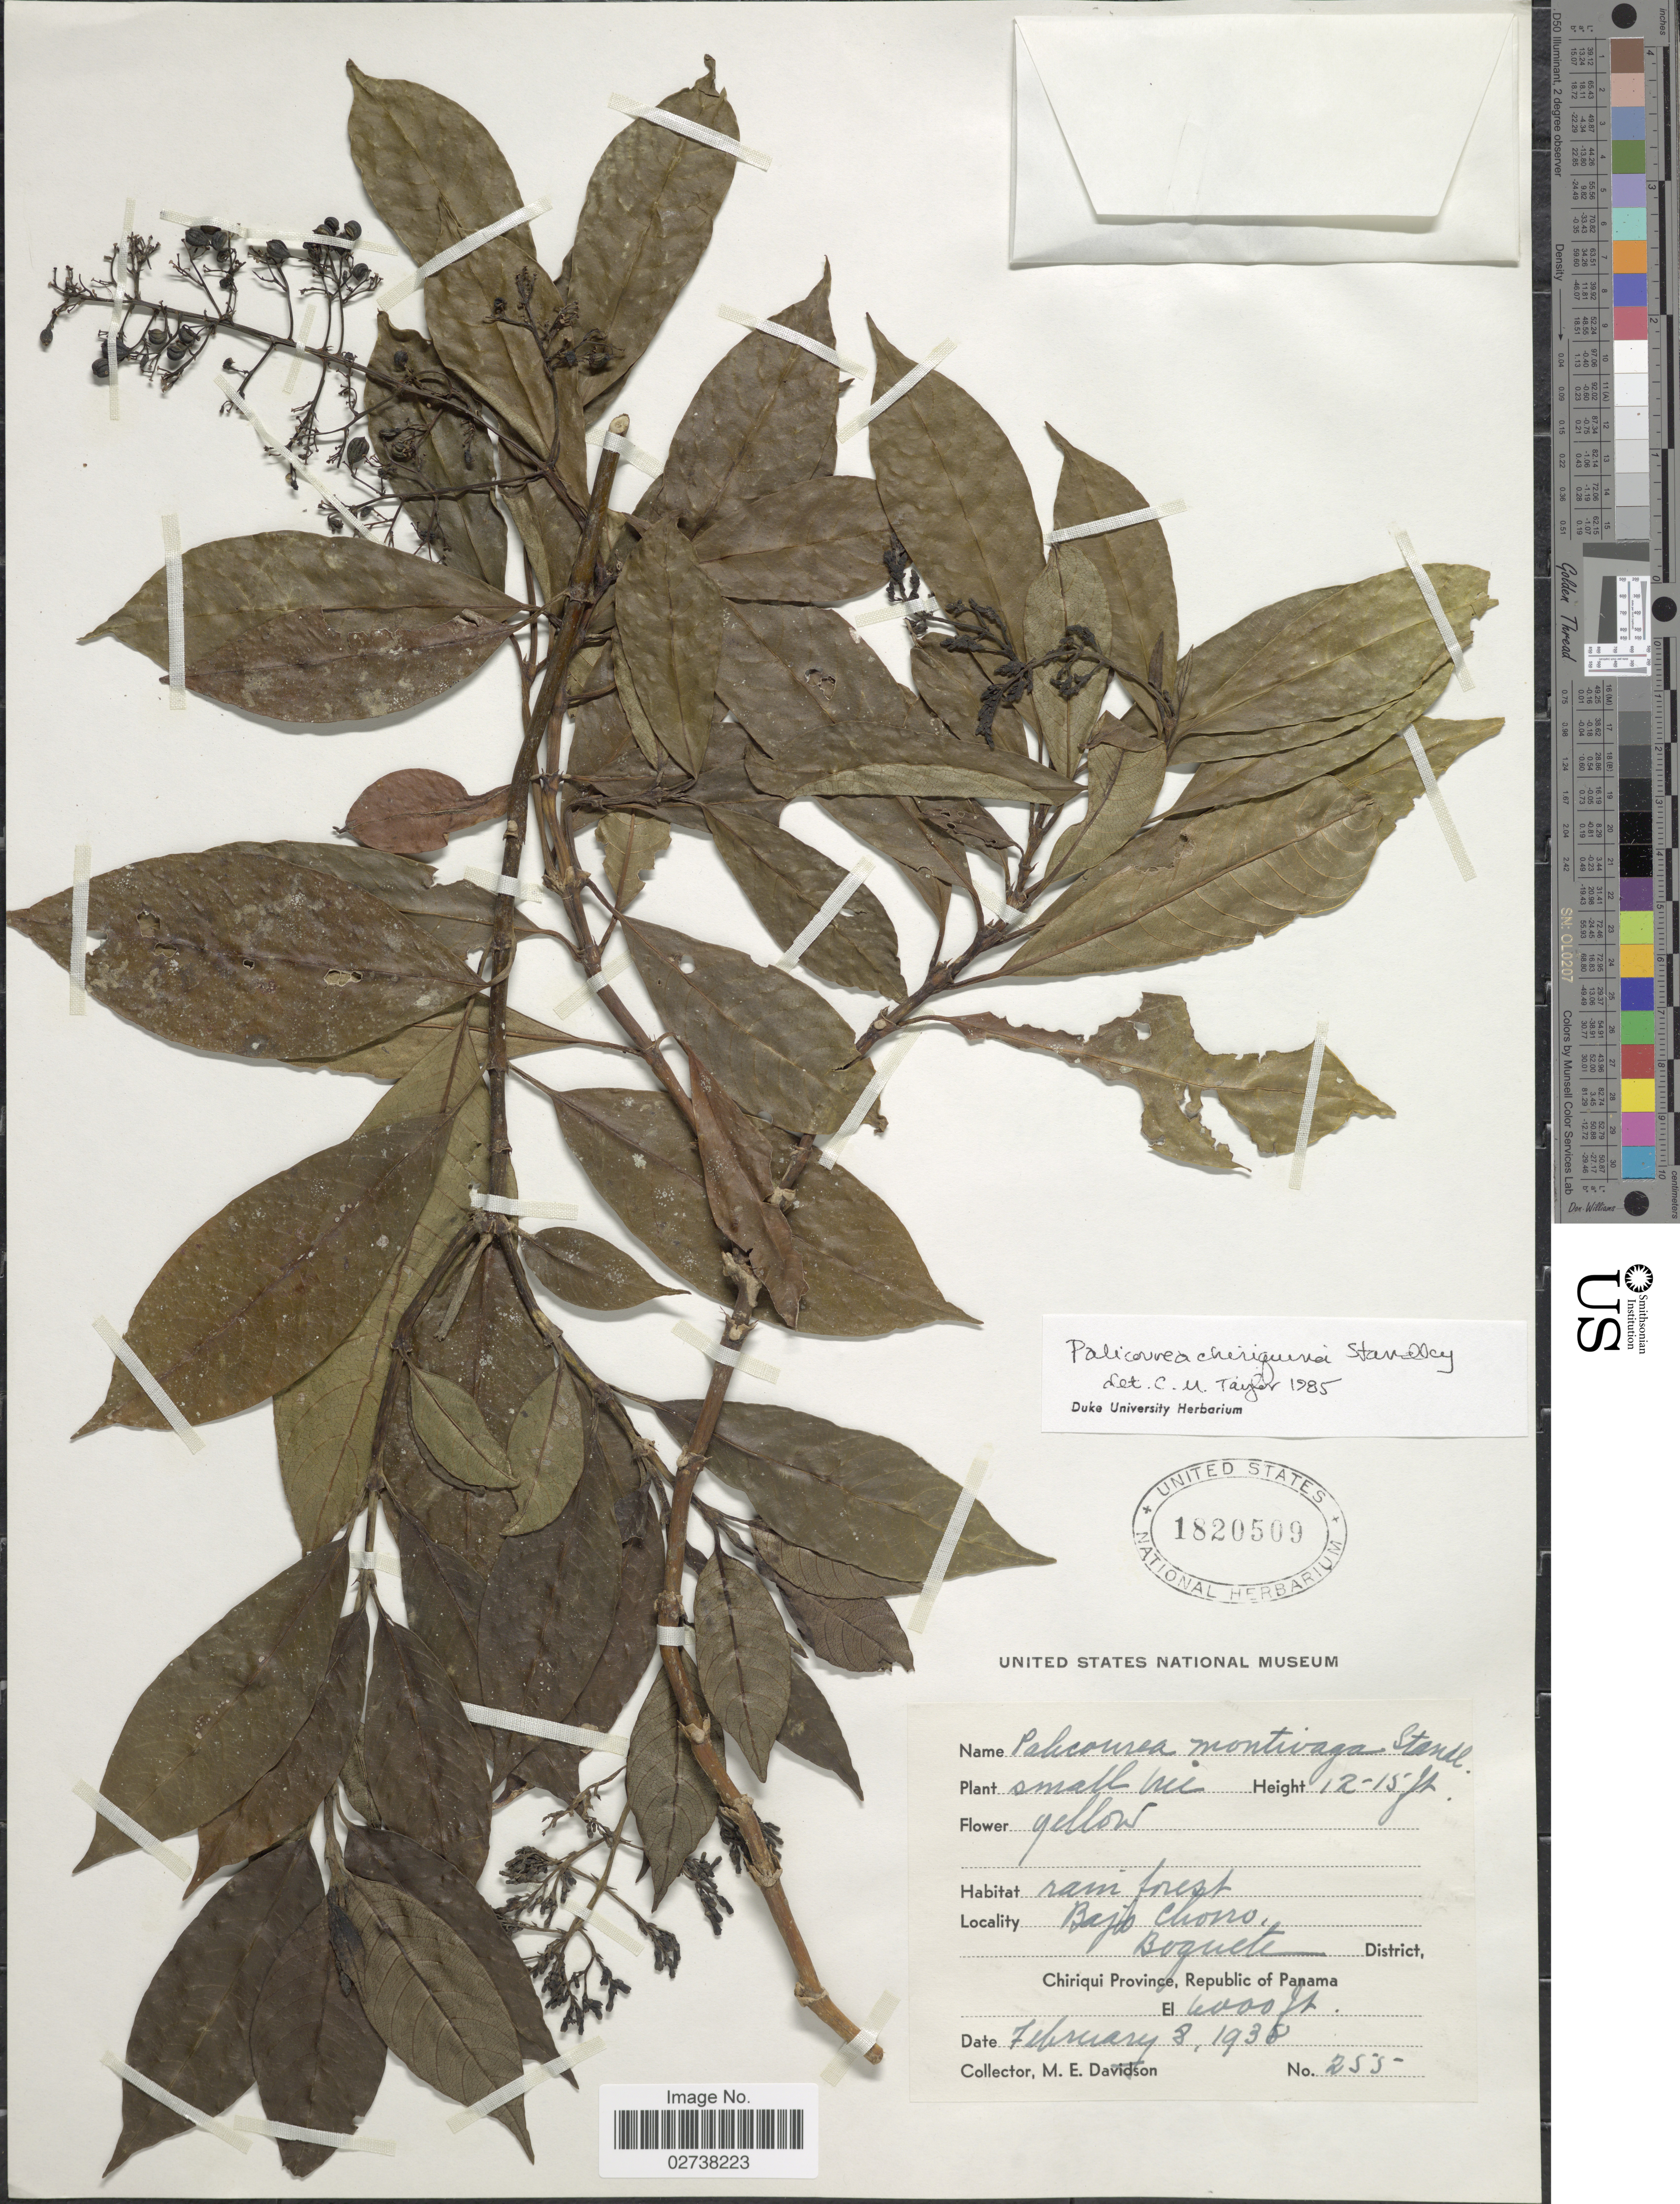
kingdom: Plantae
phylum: Tracheophyta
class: Magnoliopsida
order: Gentianales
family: Rubiaceae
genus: Palicourea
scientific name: Palicourea chiriquina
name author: Standl.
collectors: M. E. Davidson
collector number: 255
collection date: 1938-02-08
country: Panama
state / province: Chiriqui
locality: Bejo Chorro, Boquete District, Republic of Panama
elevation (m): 305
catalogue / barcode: US 1820509